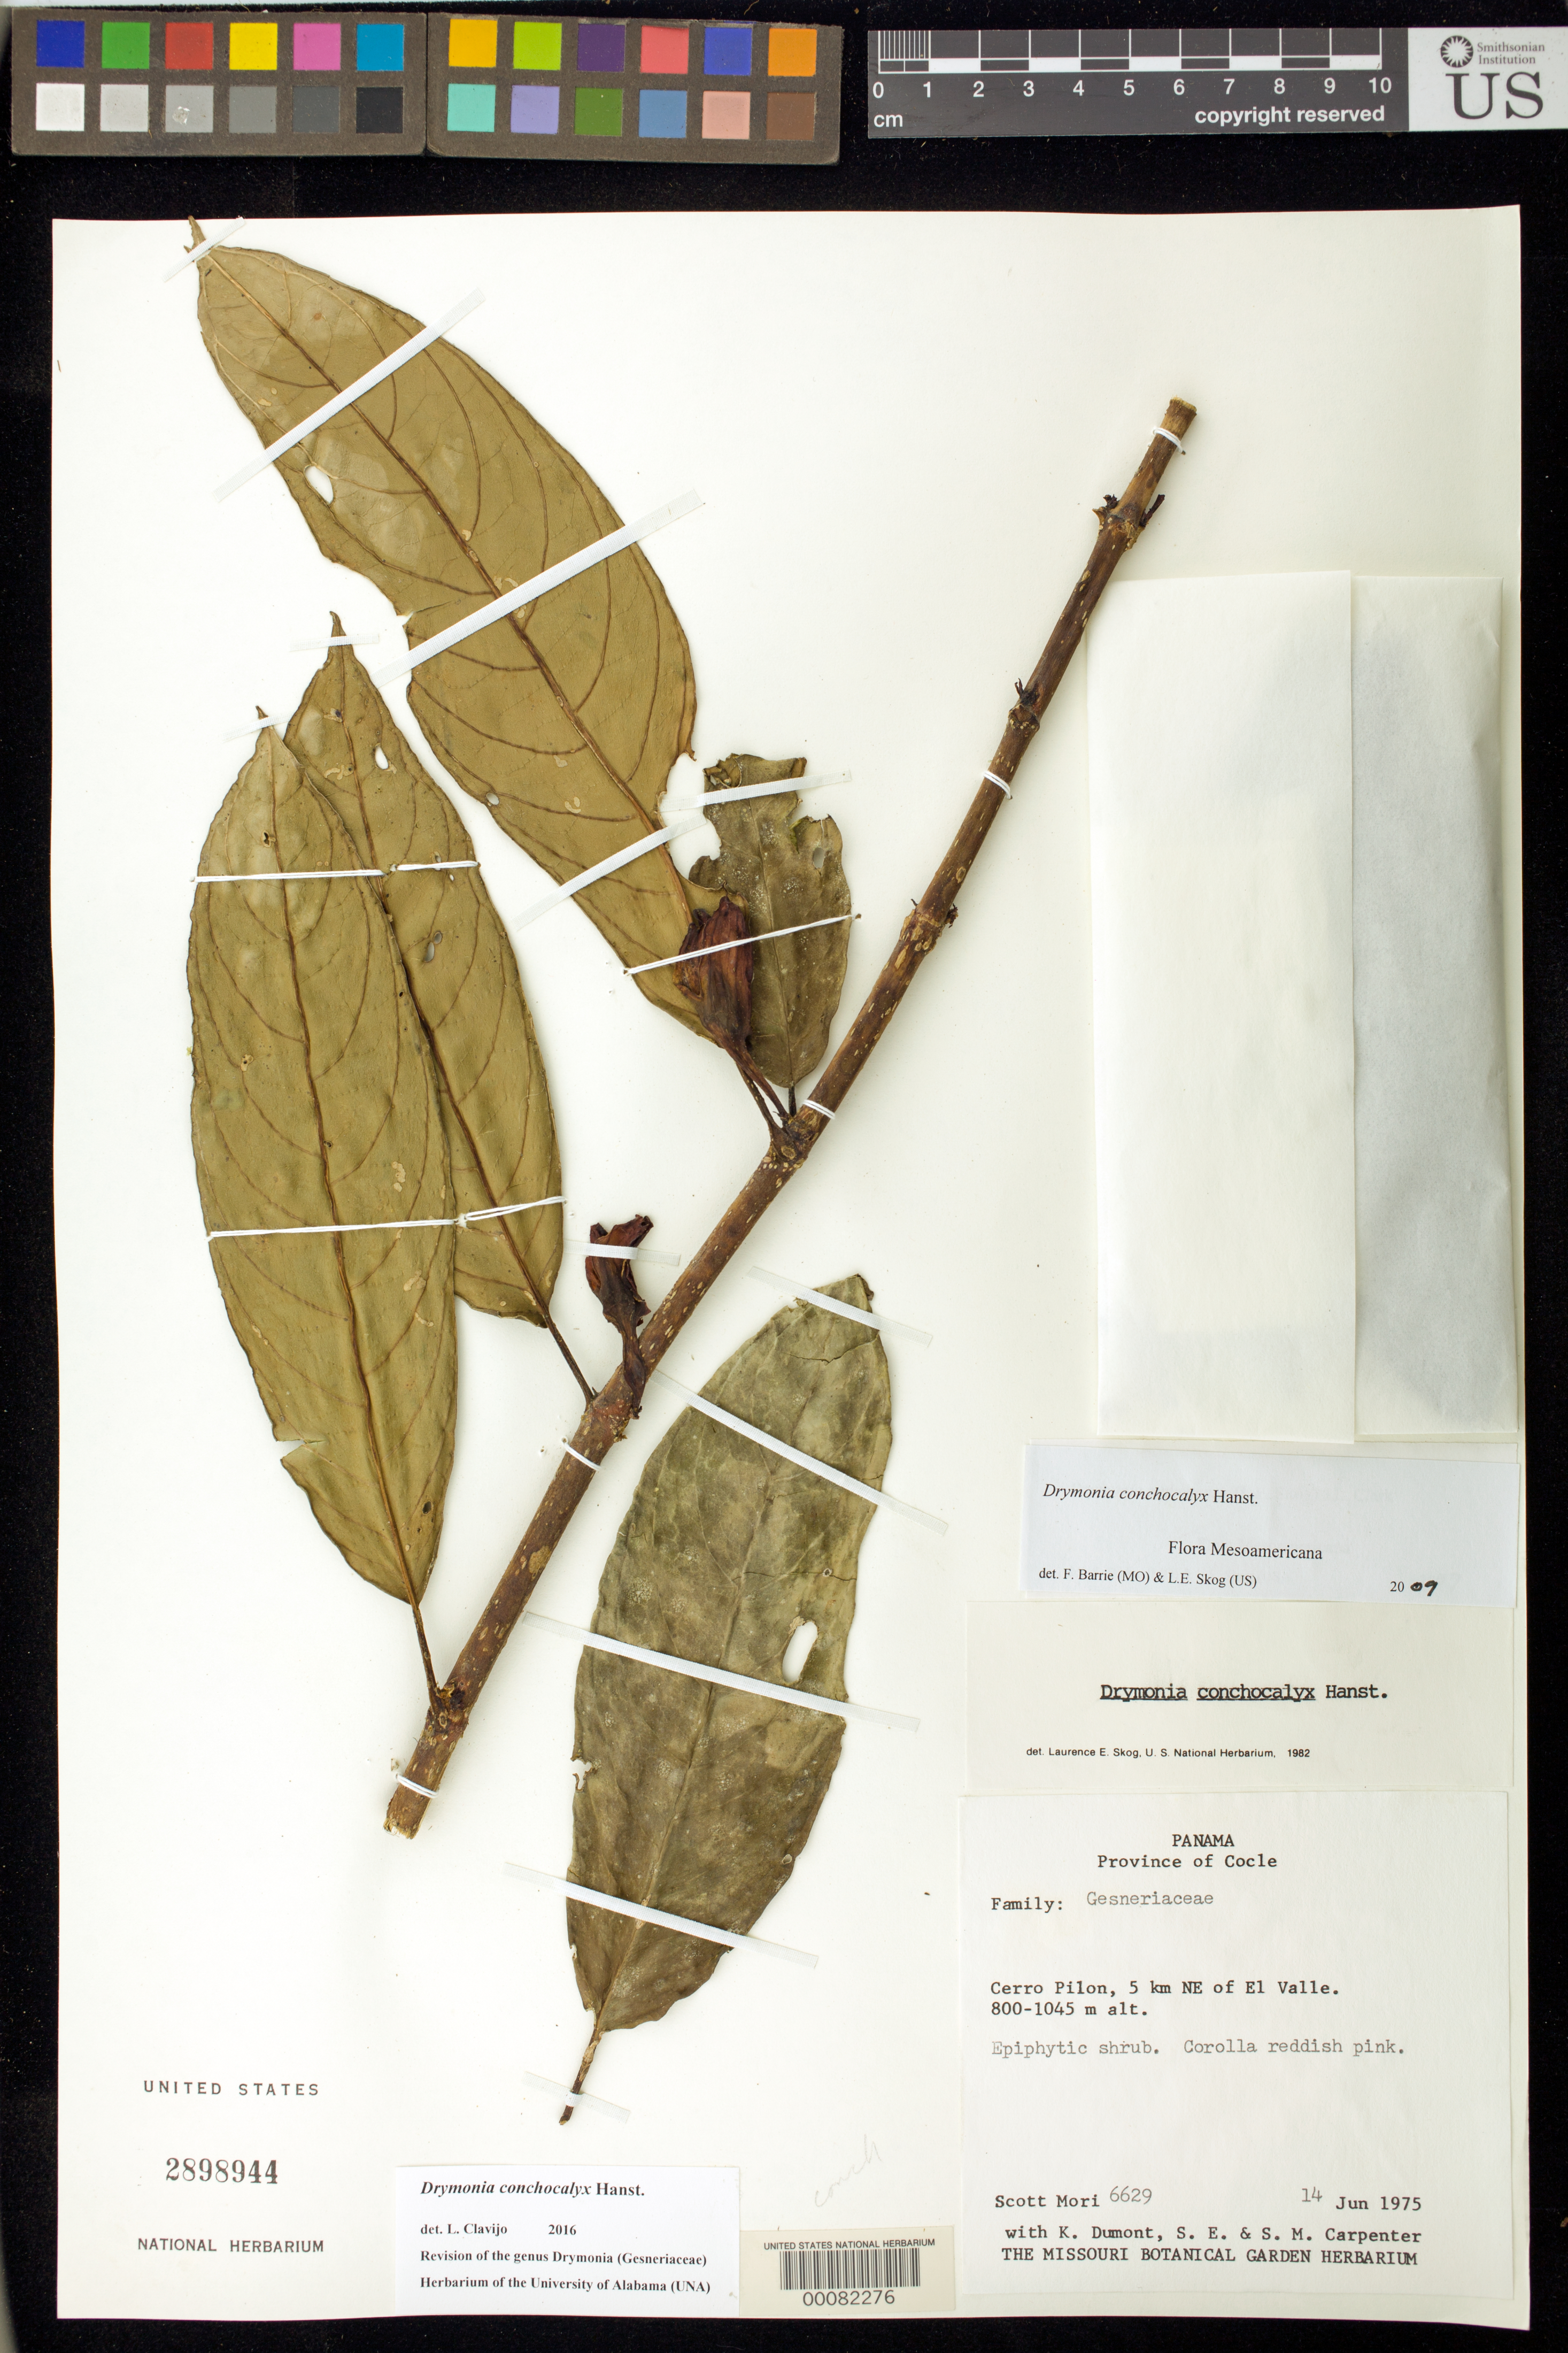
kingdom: Plantae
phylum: Tracheophyta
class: Magnoliopsida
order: Lamiales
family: Gesneriaceae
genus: Drymonia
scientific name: Drymonia conchocalyx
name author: Hanst.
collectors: S. Mori & et al.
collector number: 6629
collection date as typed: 14 Jun 1975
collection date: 1975-06-14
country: Panama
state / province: Coclé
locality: Cerro Pilon, 5 km NE of El Valle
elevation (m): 800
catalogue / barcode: US 2898944